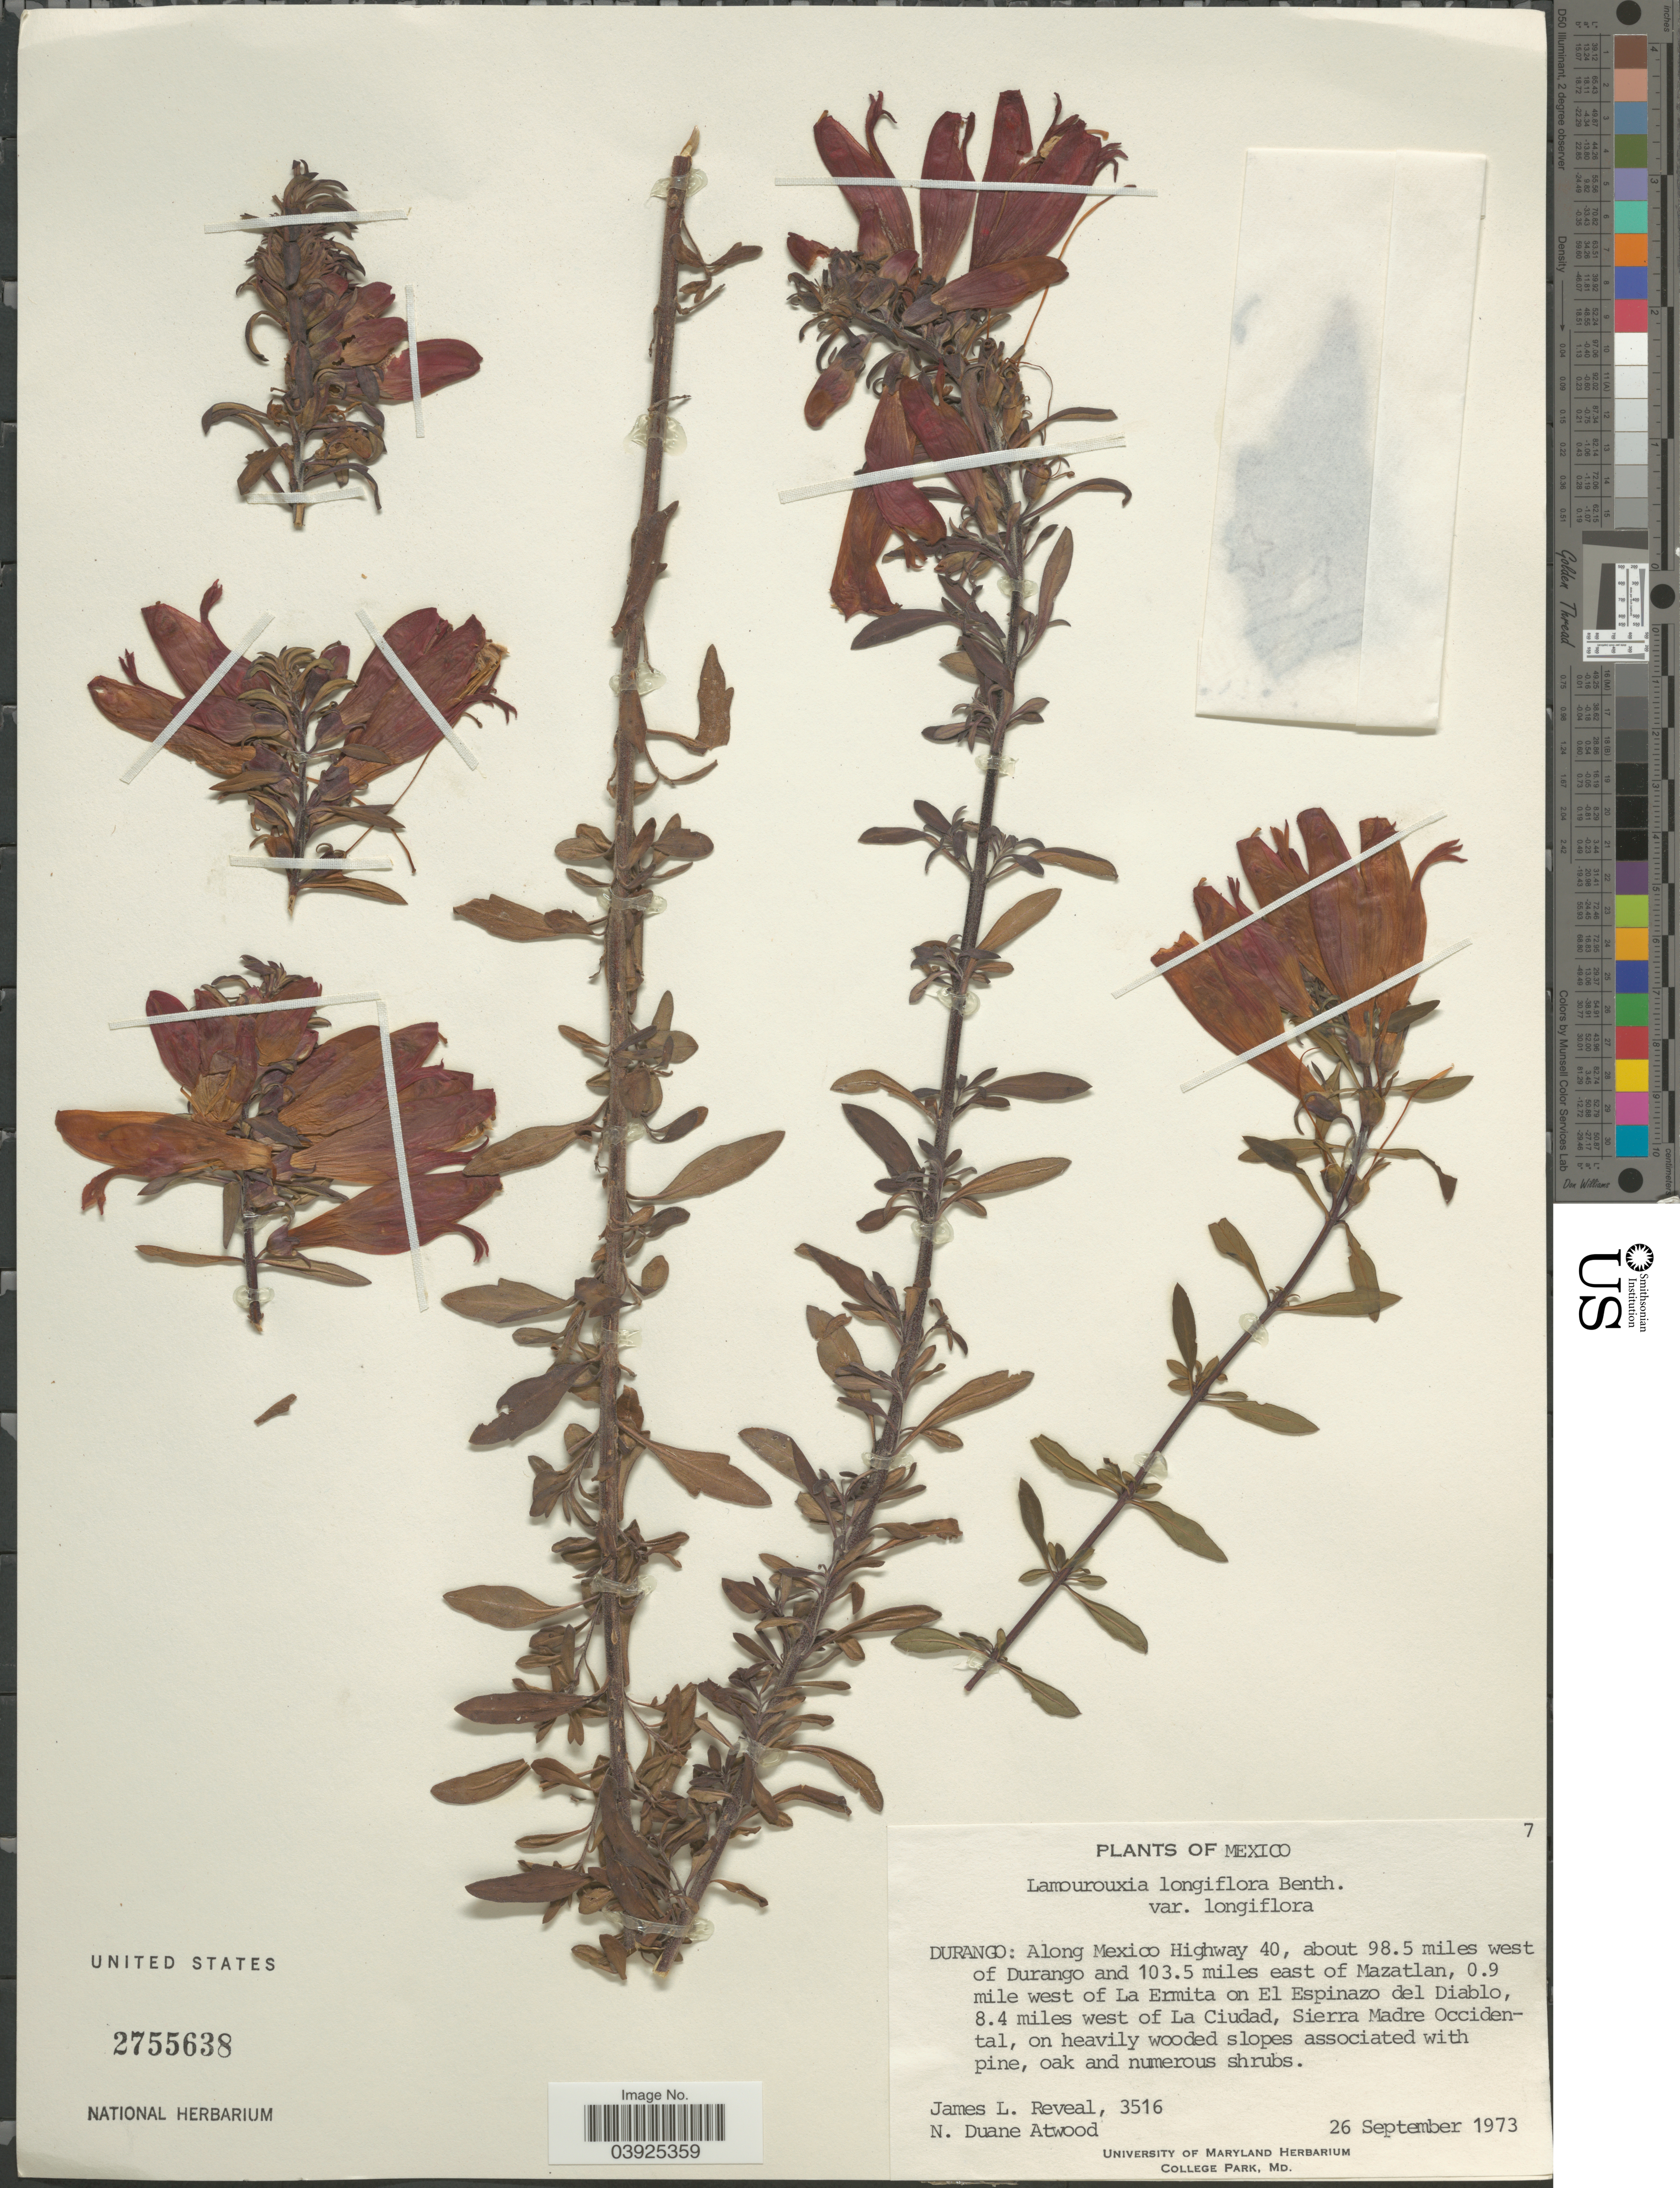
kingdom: Plantae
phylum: Tracheophyta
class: Magnoliopsida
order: Lamiales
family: Orobanchaceae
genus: Lamourouxia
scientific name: Lamourouxia longiflora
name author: (Benth.) L.O. Williams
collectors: J. L. Reveal & N. Atwood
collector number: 3516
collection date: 1973-09-26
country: Mexico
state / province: Durango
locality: Along Mexico Highway 40, about 98.5 miles west of Durango and 103.5 miles east of Mazatlan, 0.9 mile west of La Ermita on El Espinazo del Diablo, 8.4 miles west of La Ciudad, Sierra Madre Occidental.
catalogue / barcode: US 2755638